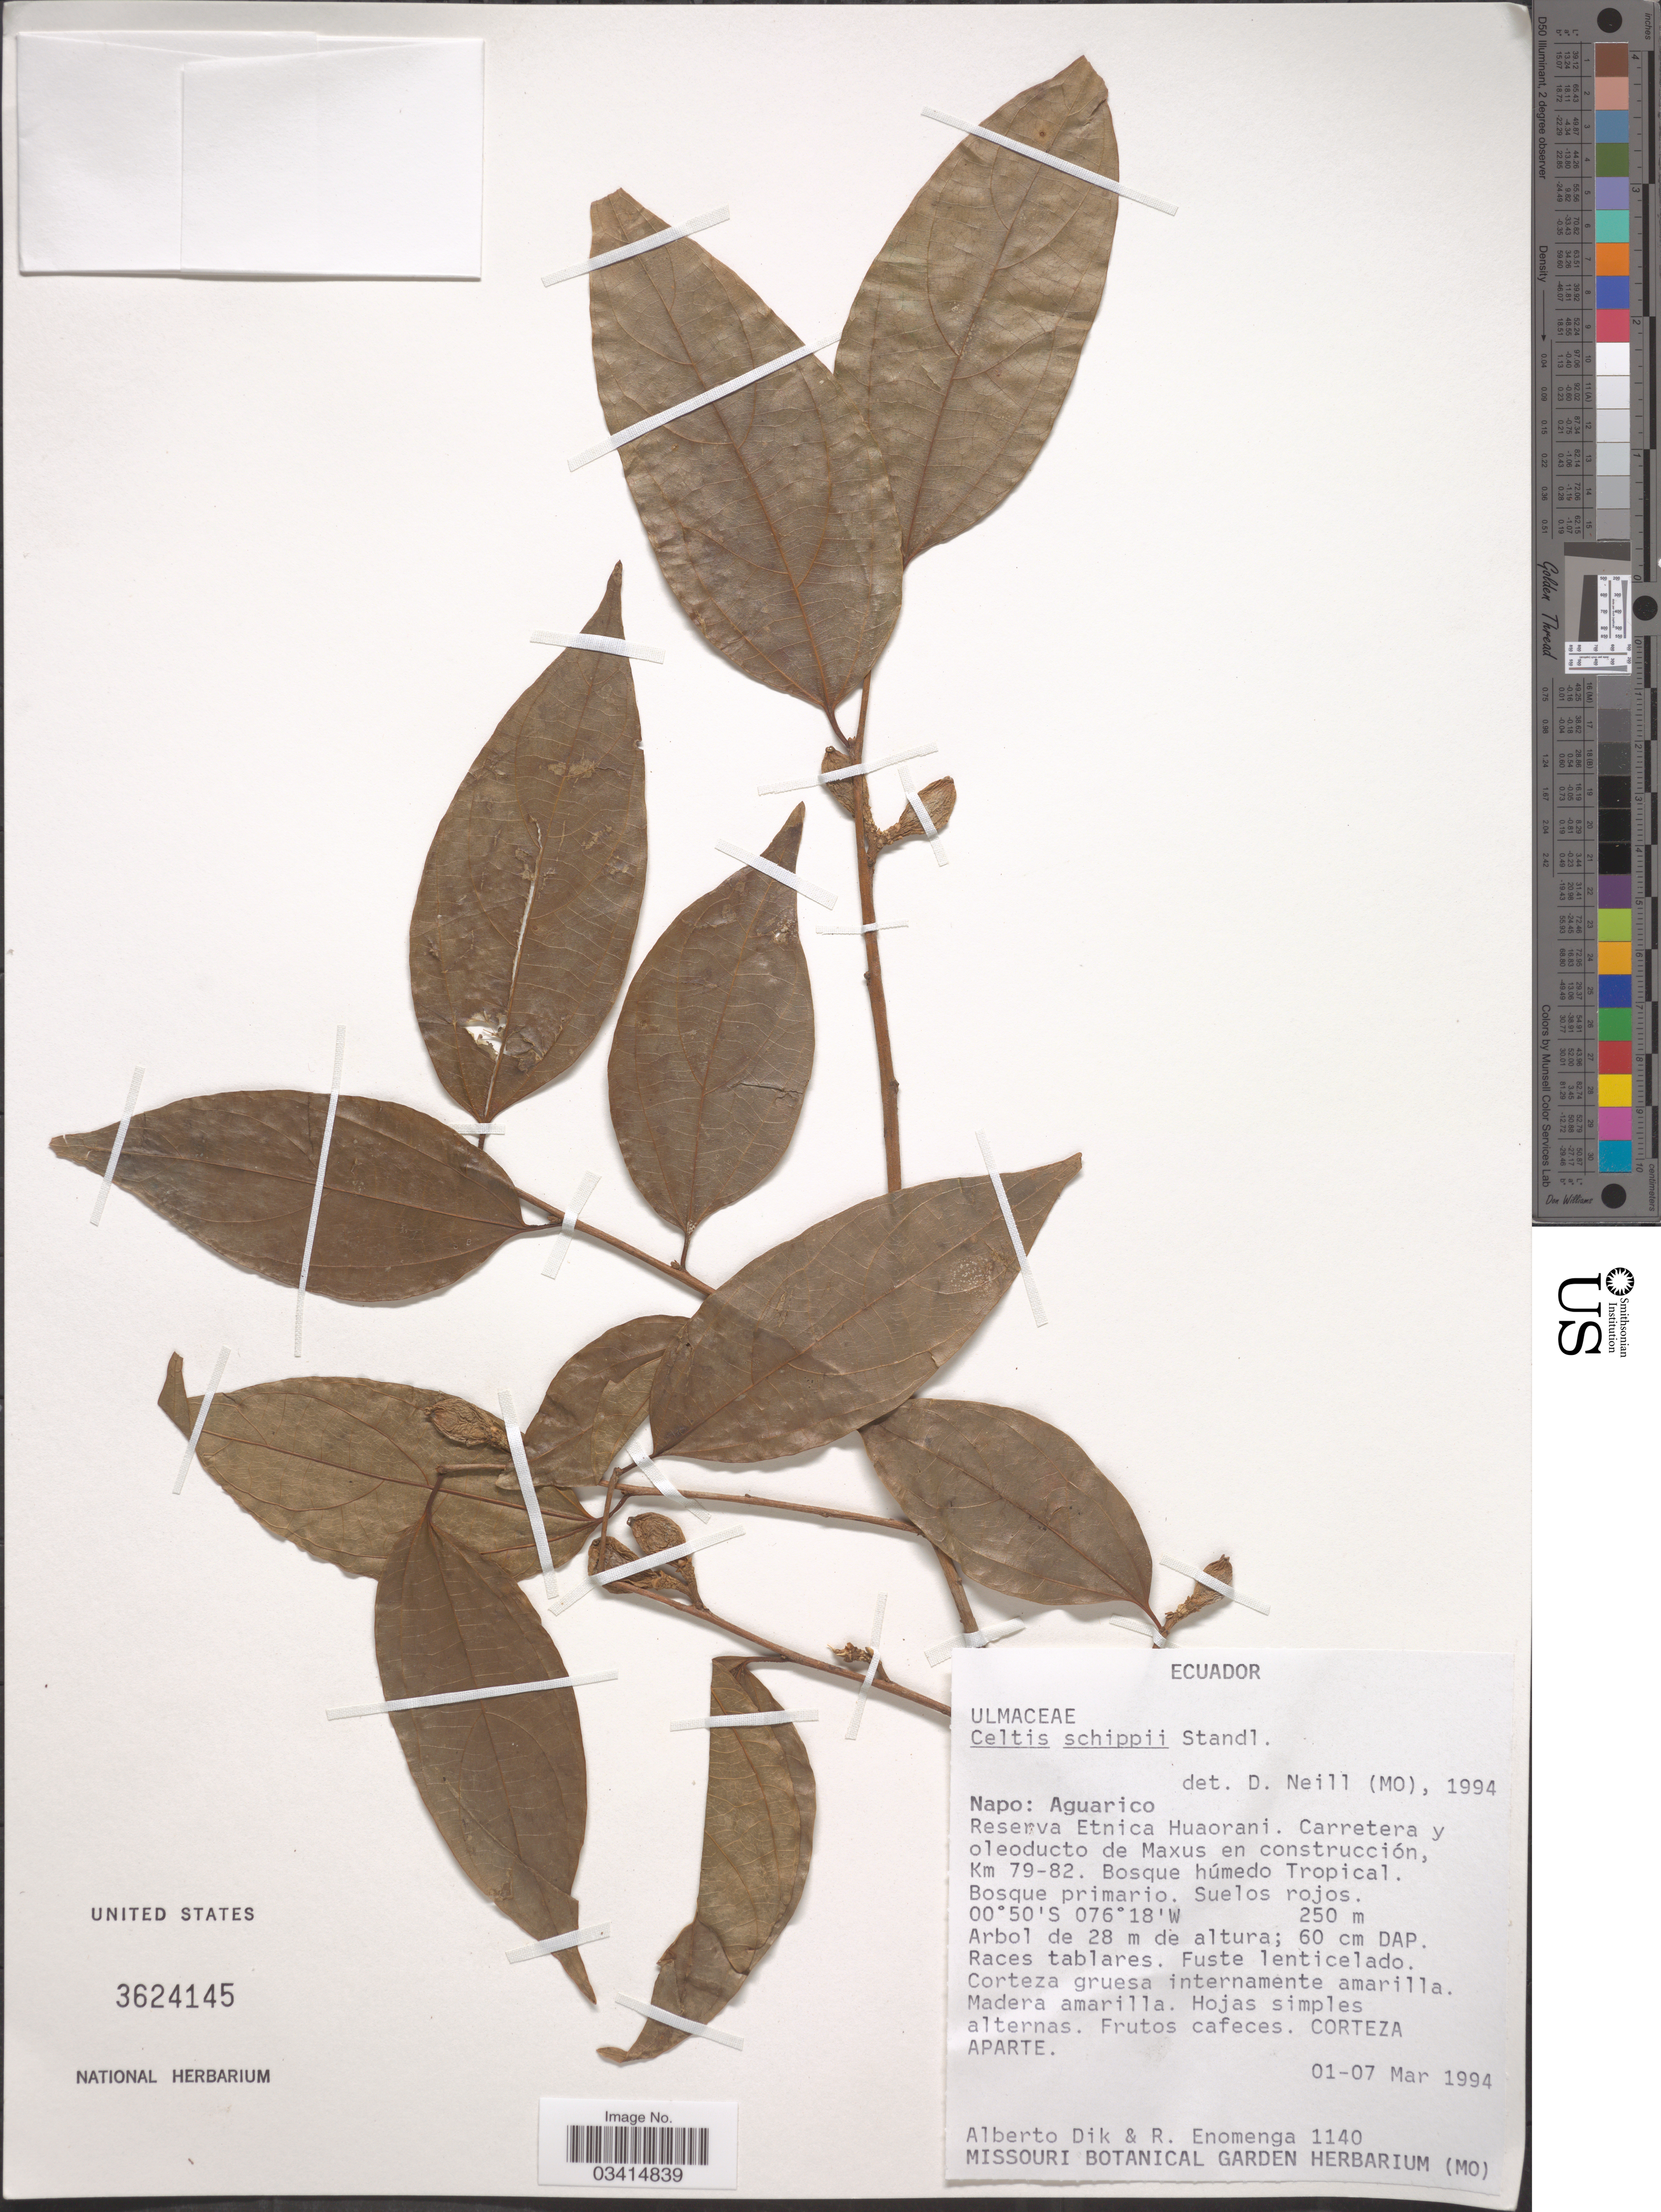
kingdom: Plantae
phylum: Tracheophyta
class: Magnoliopsida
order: Rosales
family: Cannabaceae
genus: Celtis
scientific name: Celtis schippii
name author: Standl.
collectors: A. Dik & R. Enomenga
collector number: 1140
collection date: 1994-03-01/1994-03-07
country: Ecuador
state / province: Napo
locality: Aguarico. Reserva Etnica Huaorani. Carretera y oleoducto de Maxus en construcción, Km 79-82.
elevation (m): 250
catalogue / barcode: US 3624145